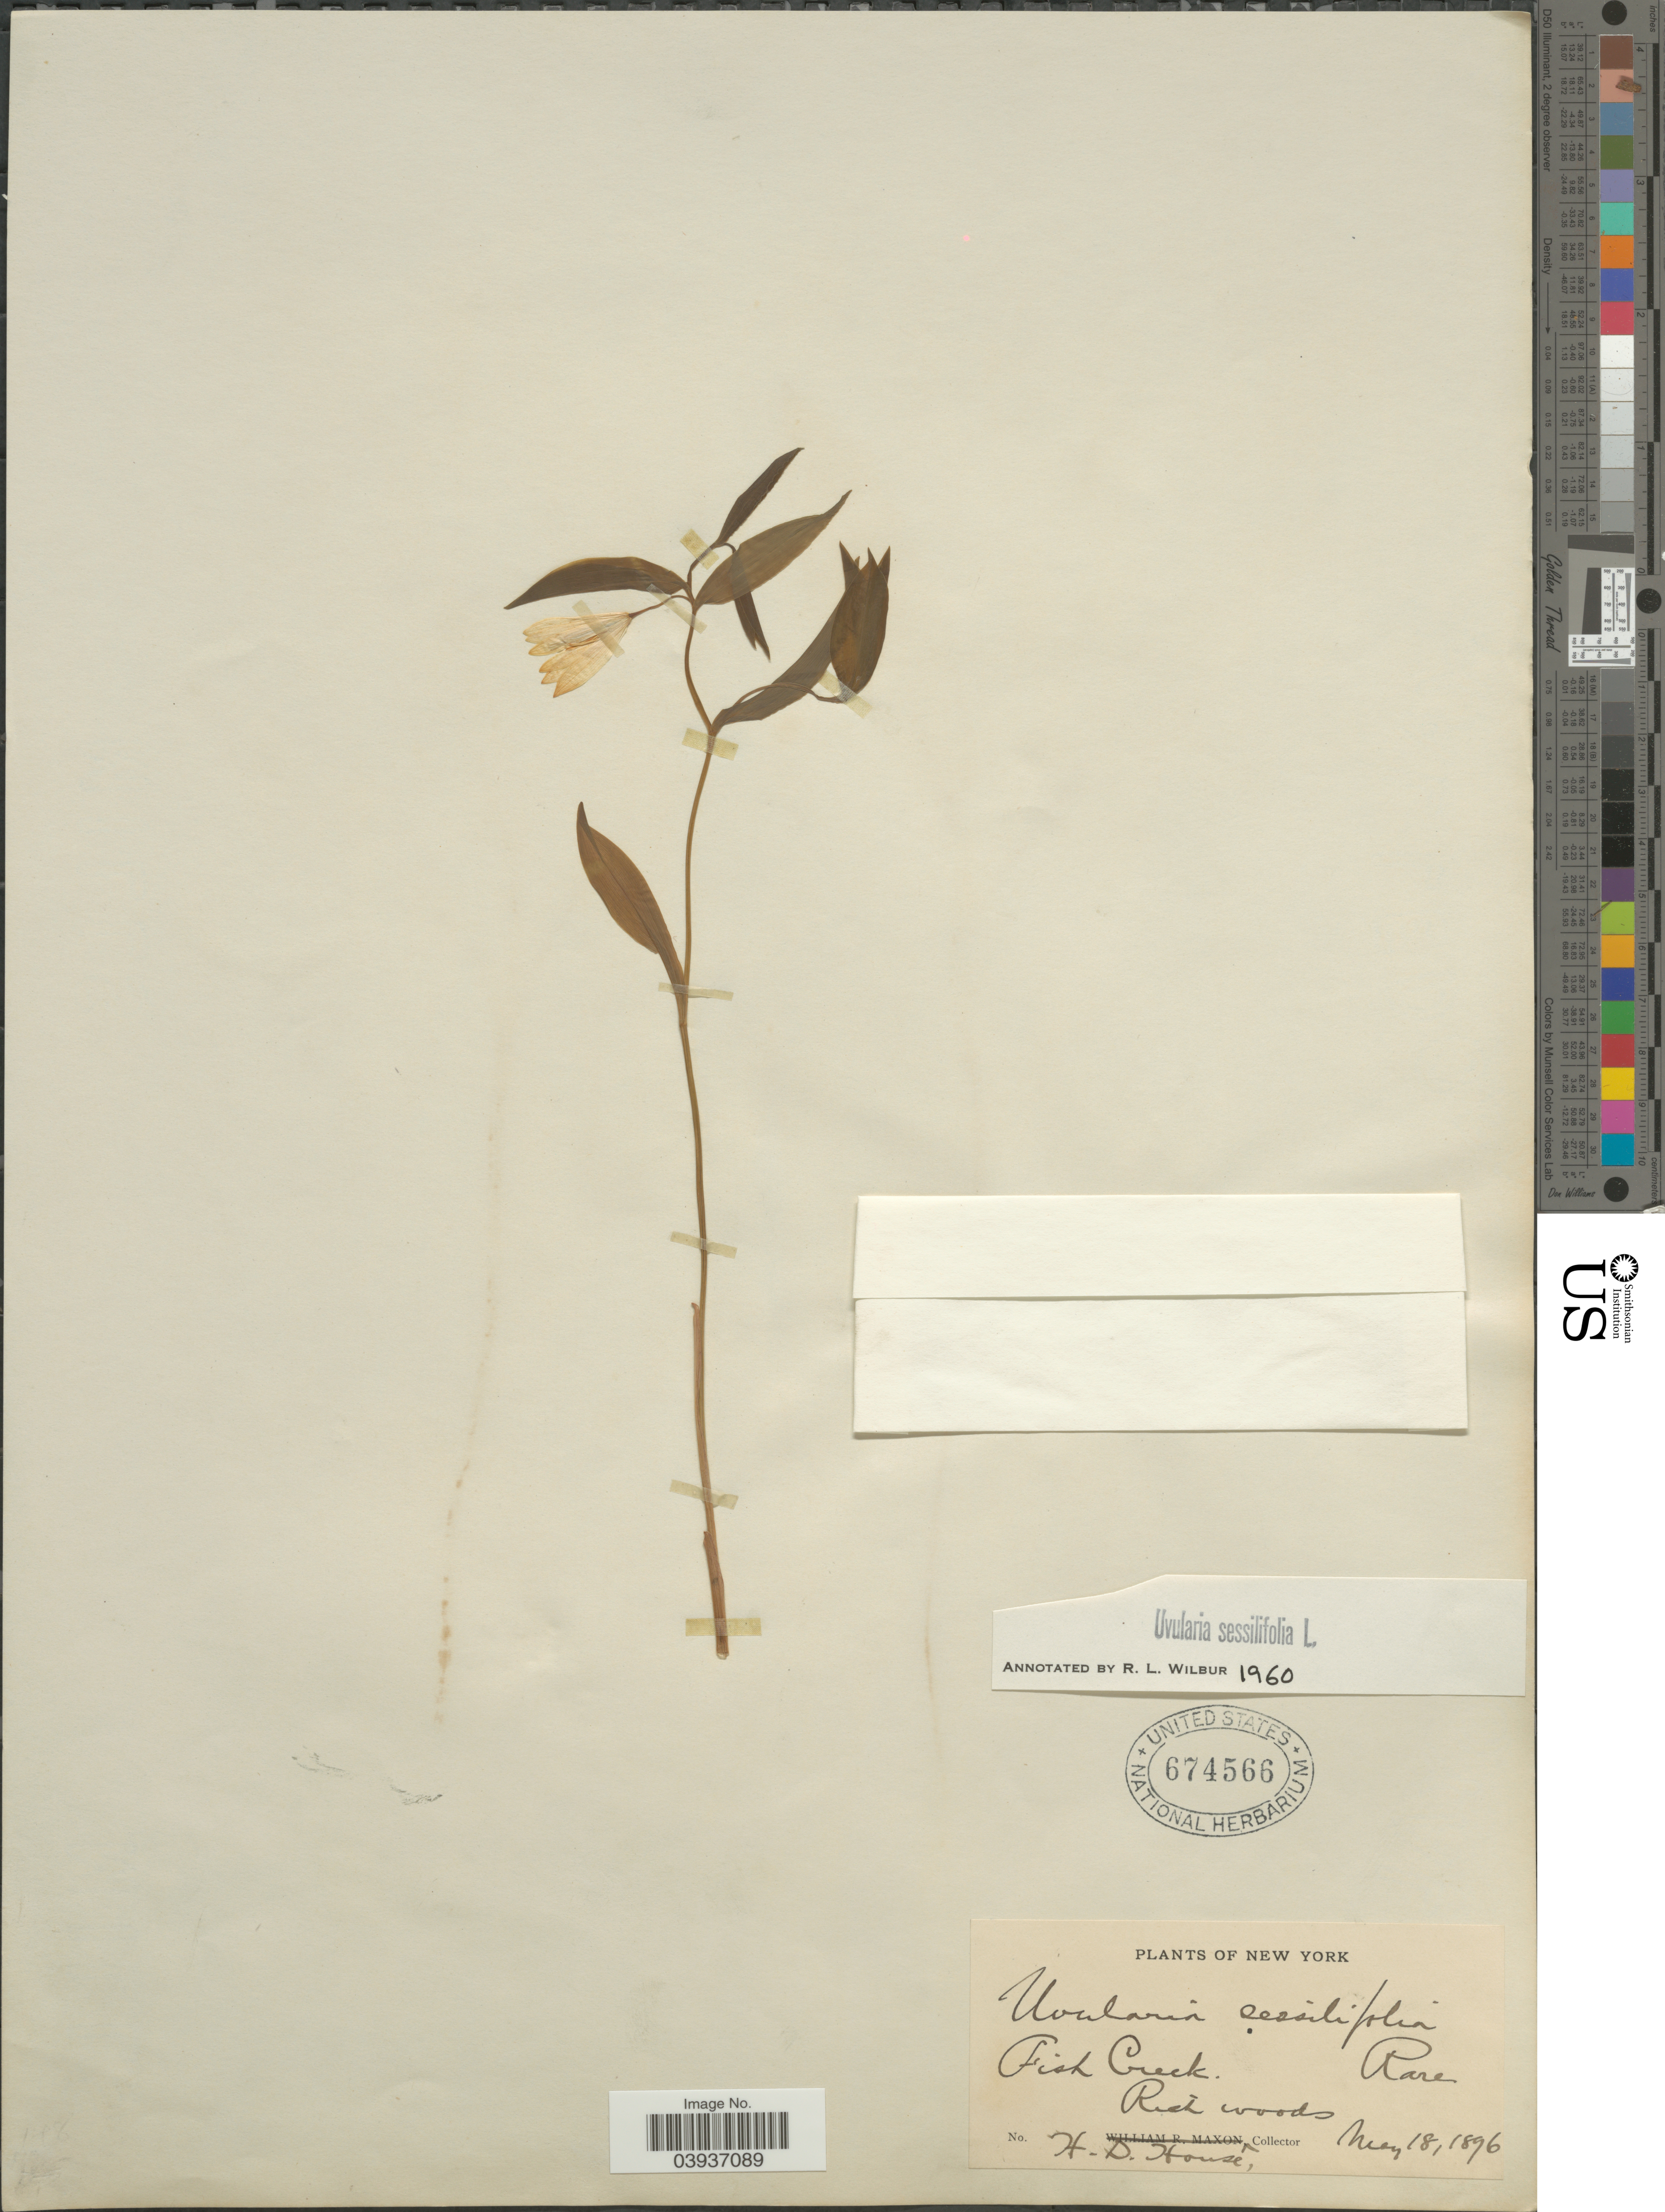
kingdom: Plantae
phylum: Tracheophyta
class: Liliopsida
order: Liliales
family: Colchicaceae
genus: Uvularia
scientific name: Uvularia sessilifolia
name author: L.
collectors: H. D. House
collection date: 1896-05-18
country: United States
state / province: New York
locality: Fish Creek.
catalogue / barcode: US 674566